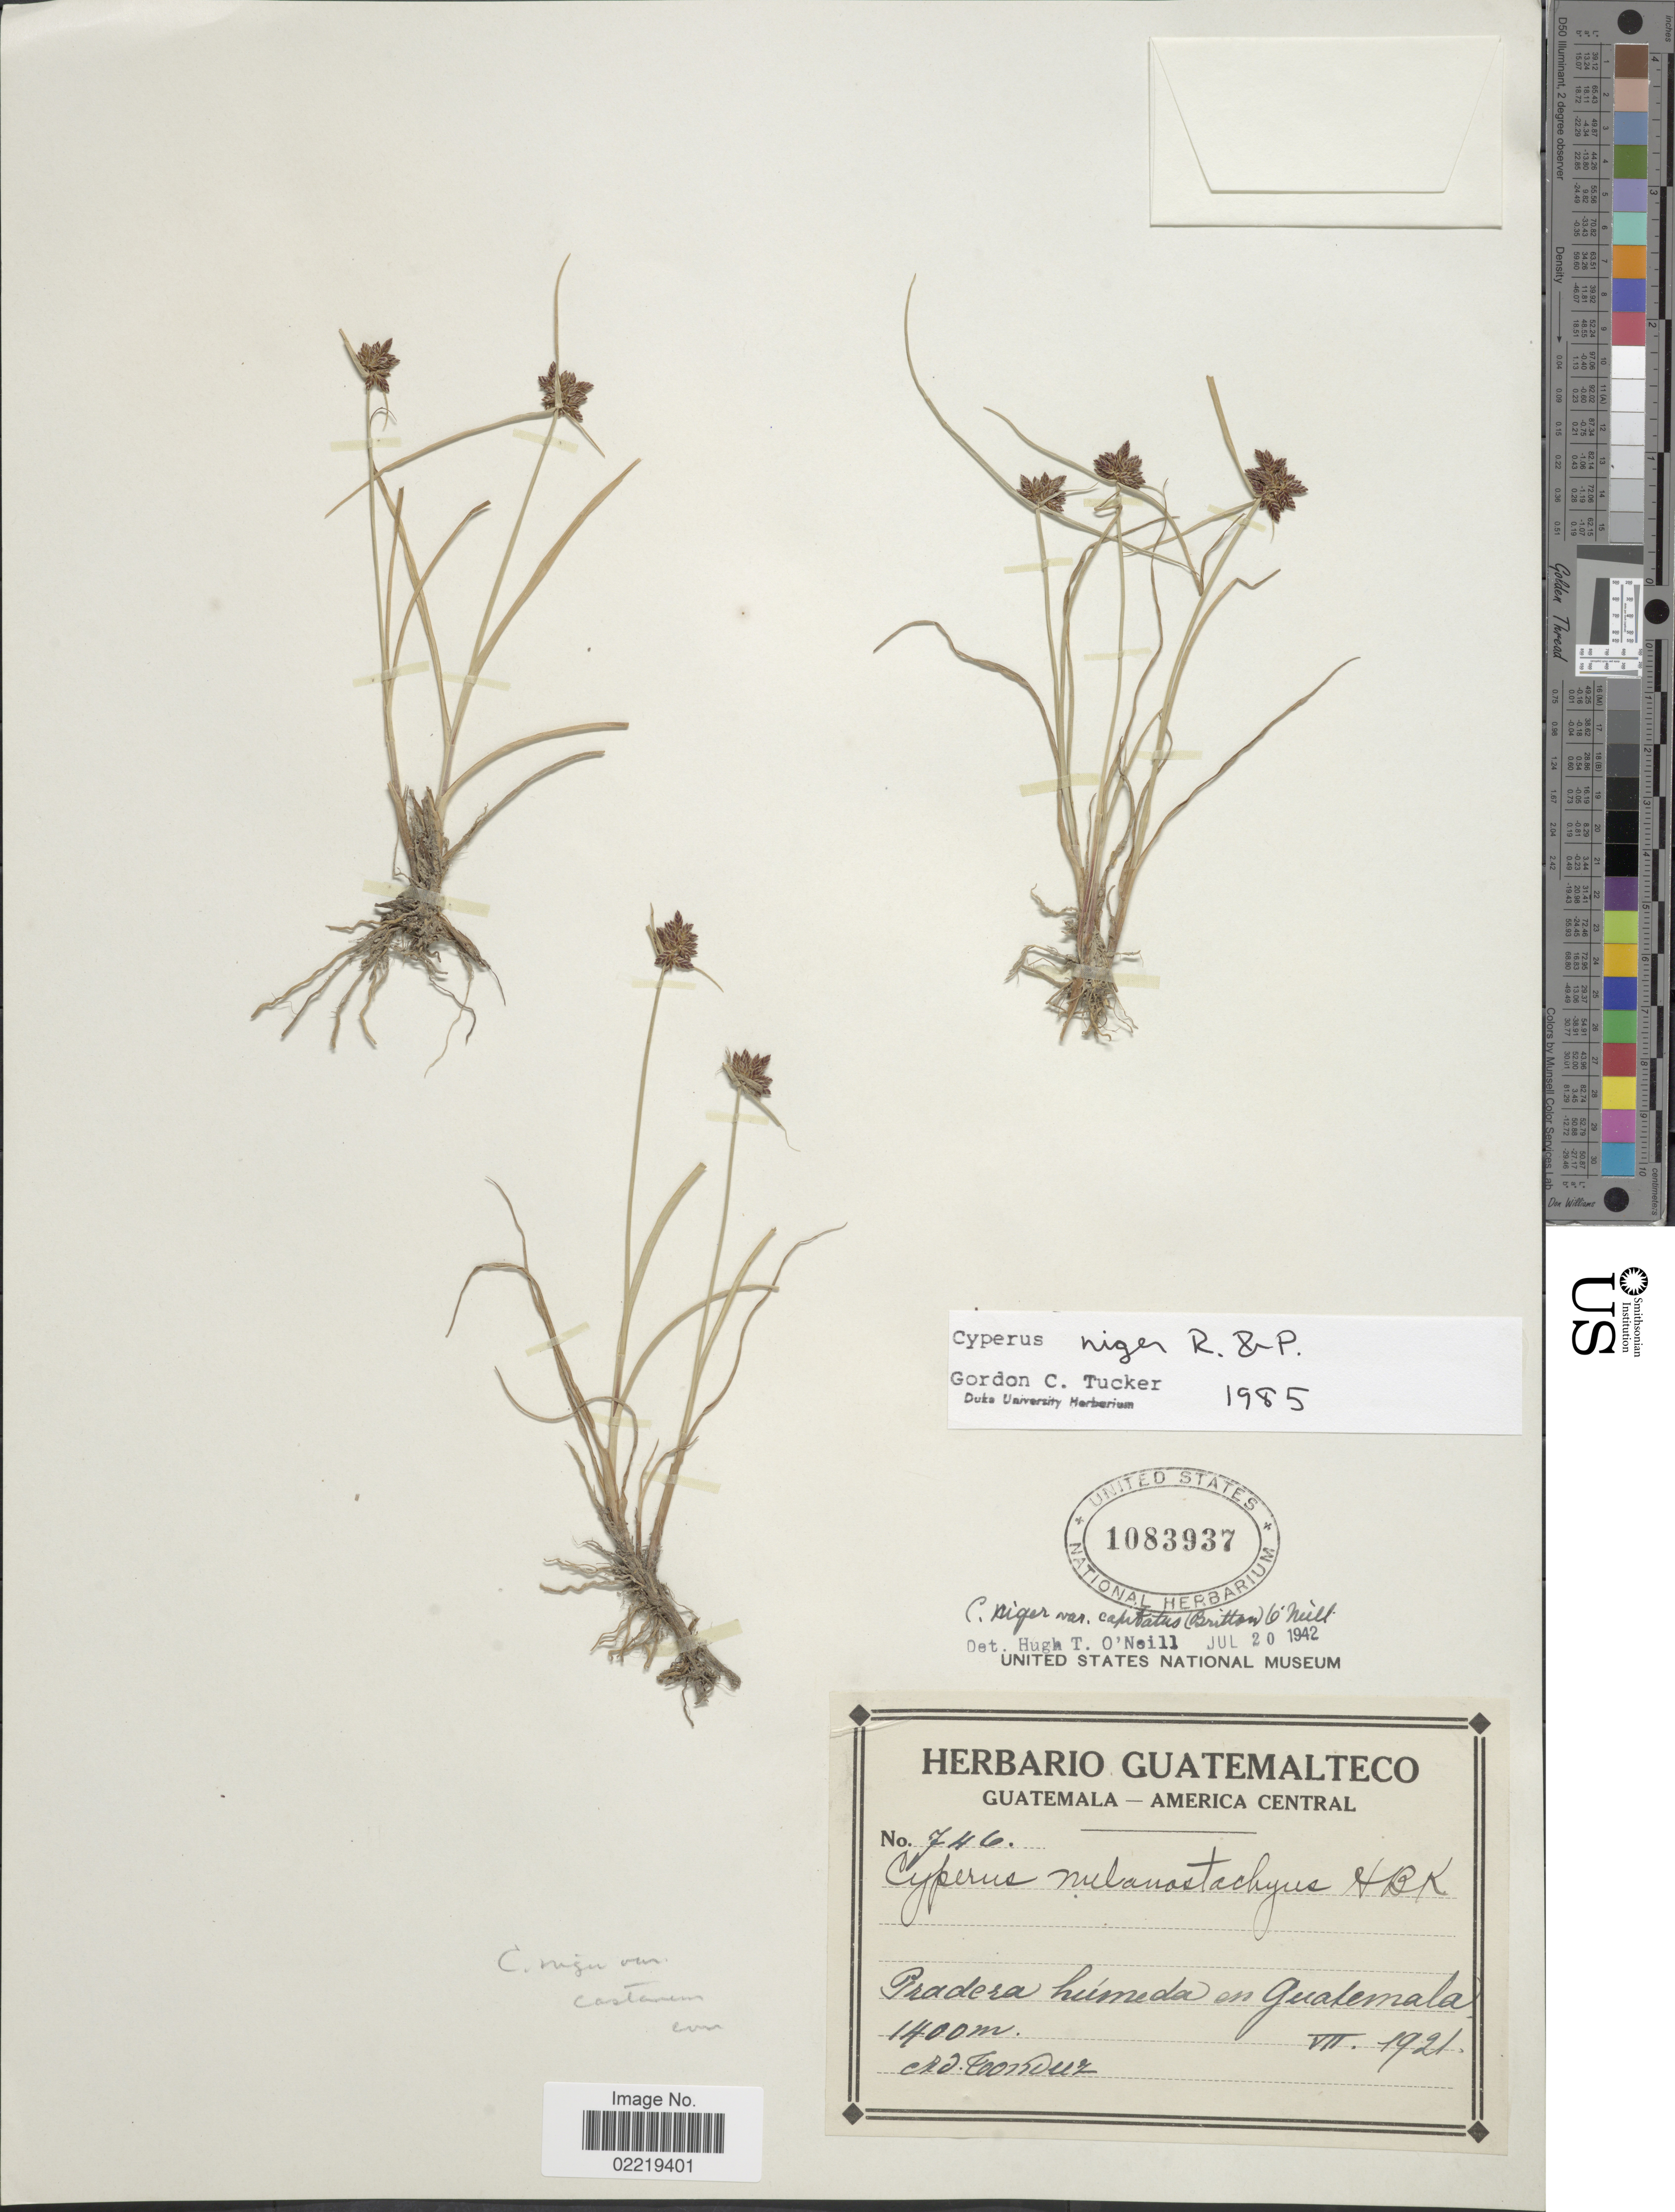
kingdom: Plantae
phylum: Tracheophyta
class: Liliopsida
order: Poales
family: Cyperaceae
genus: Cyperus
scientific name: Cyperus niger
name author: Ruiz & Pav.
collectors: A. Tonduz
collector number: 746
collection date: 1921-07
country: Guatemala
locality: America Central, Pradera humida in Guatemala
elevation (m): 1400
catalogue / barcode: US 1083937